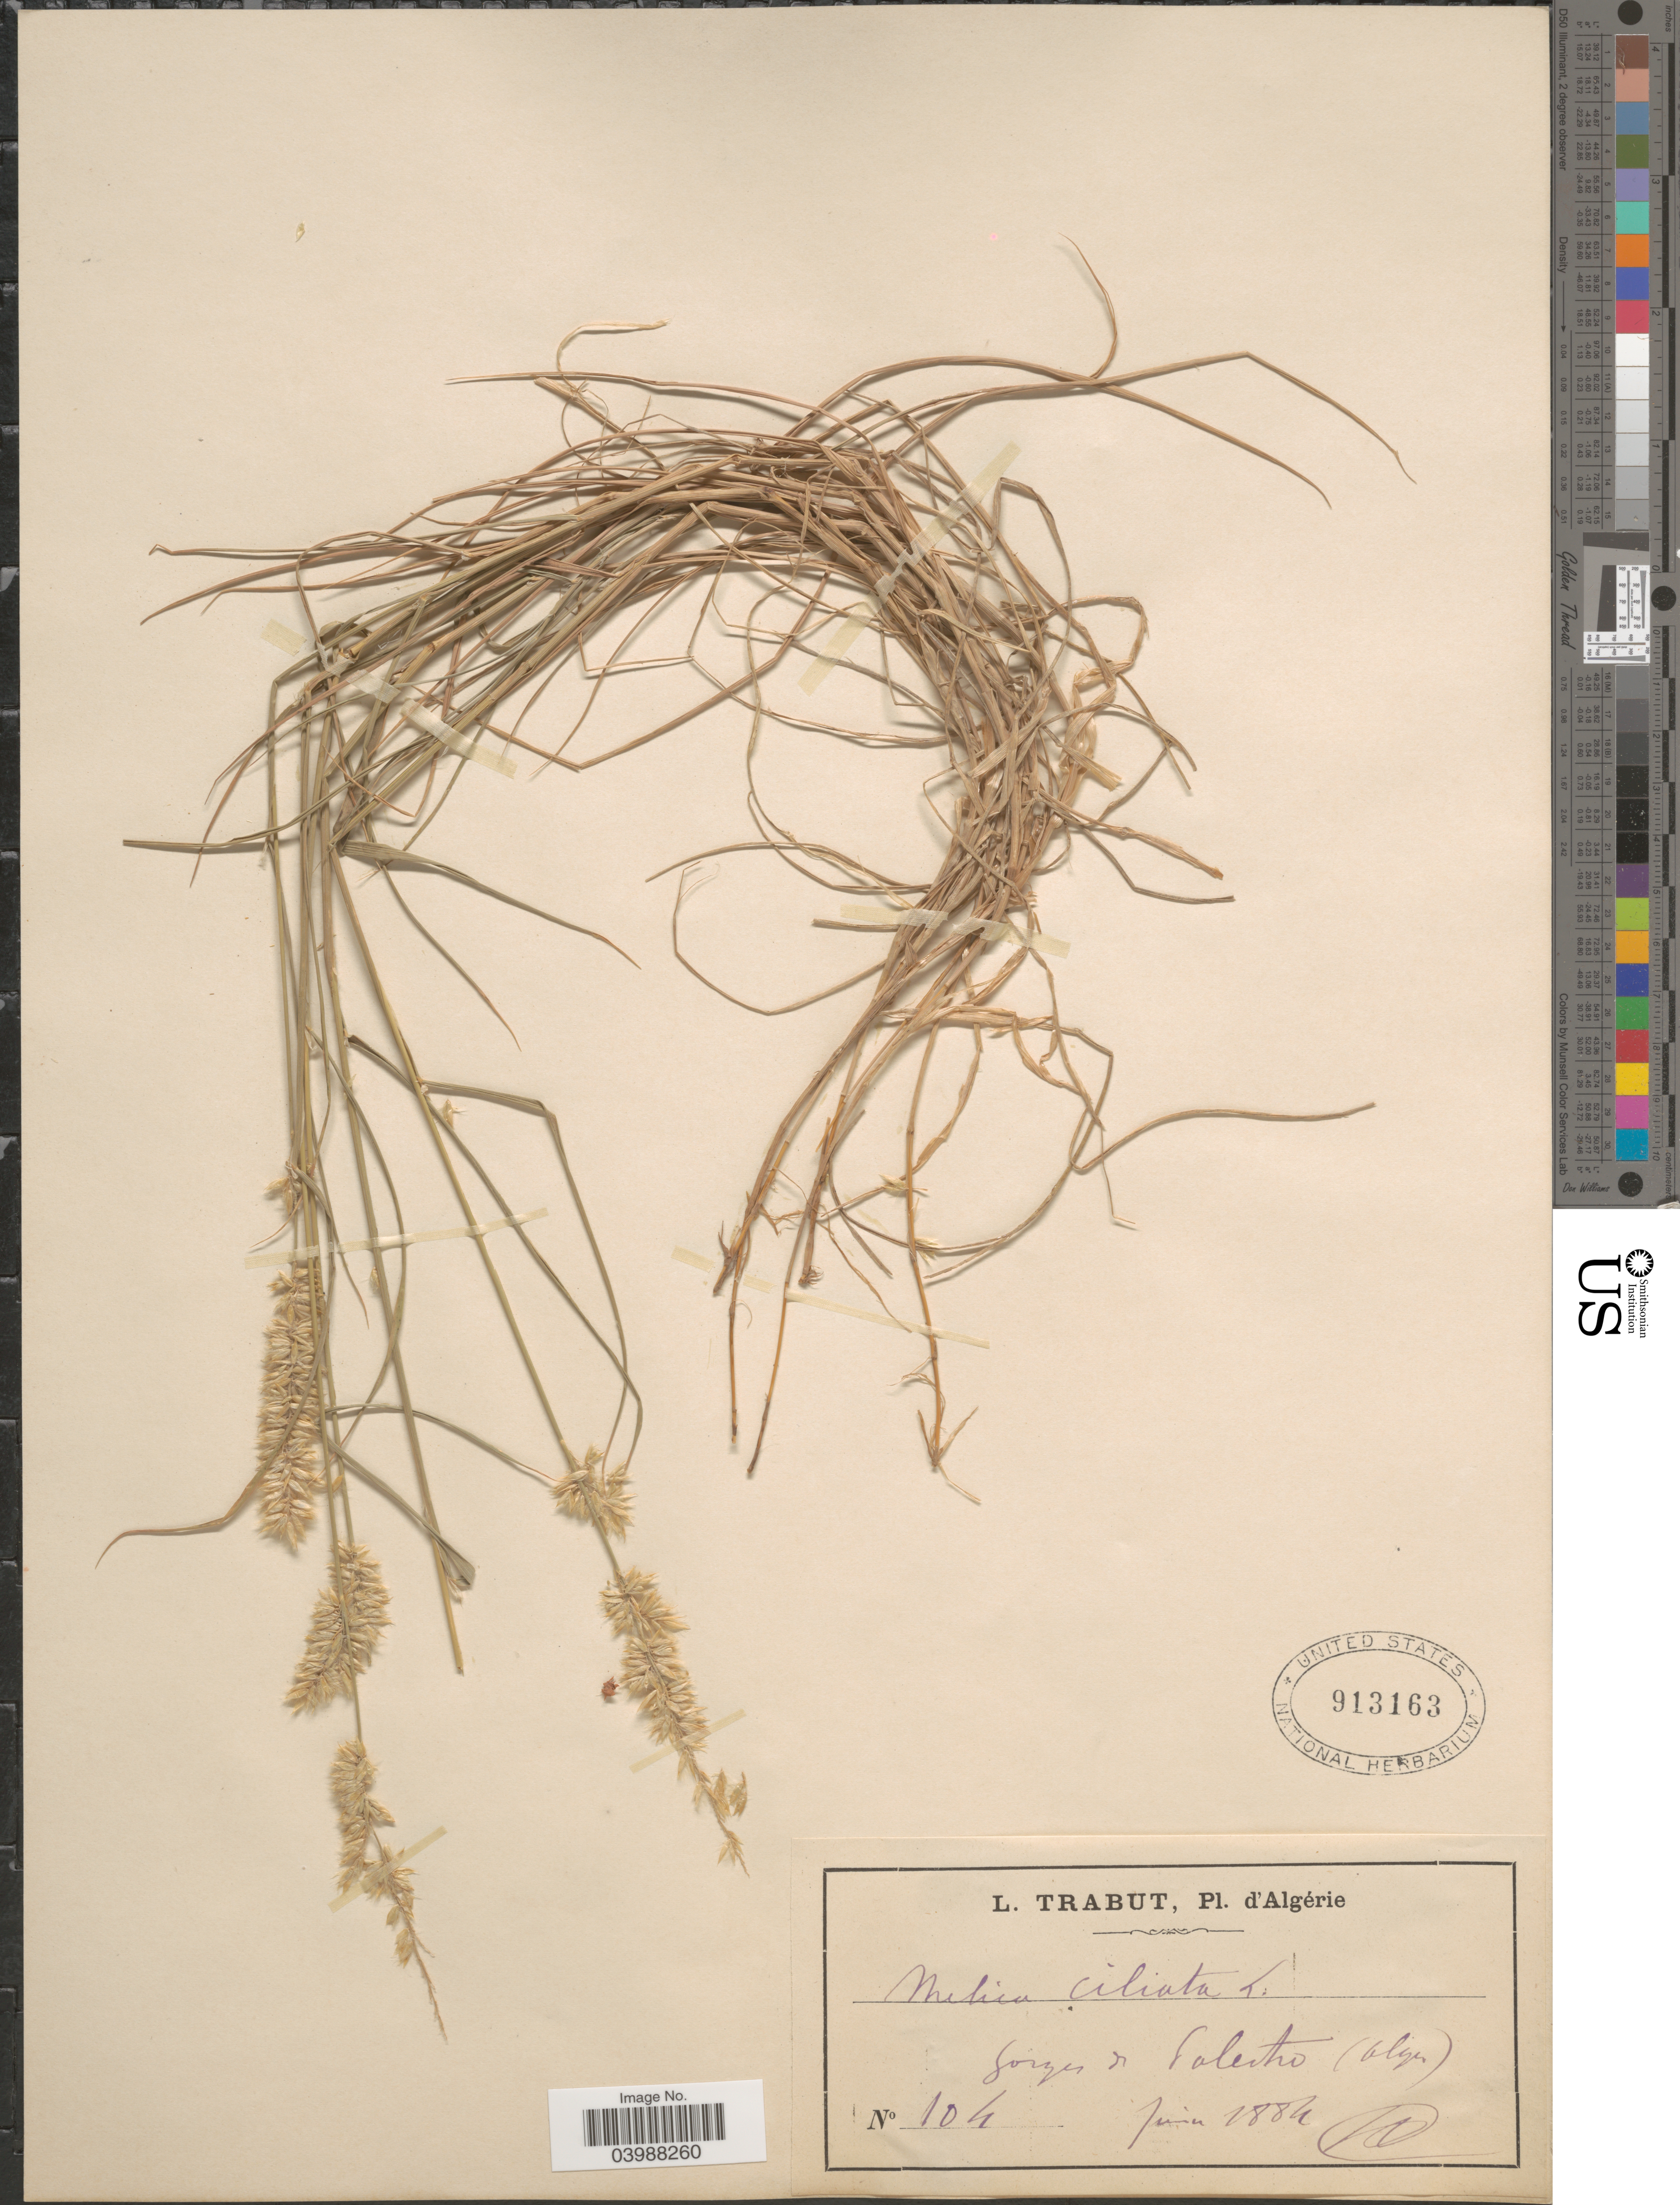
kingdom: Plantae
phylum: Tracheophyta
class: Liliopsida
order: Poales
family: Poaceae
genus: Melica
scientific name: Melica ciliata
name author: L.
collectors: L. Trabut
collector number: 104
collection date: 1884-06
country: Algeria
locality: Gorges de Galectro [interpreted] (Alger).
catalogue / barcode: US 913163